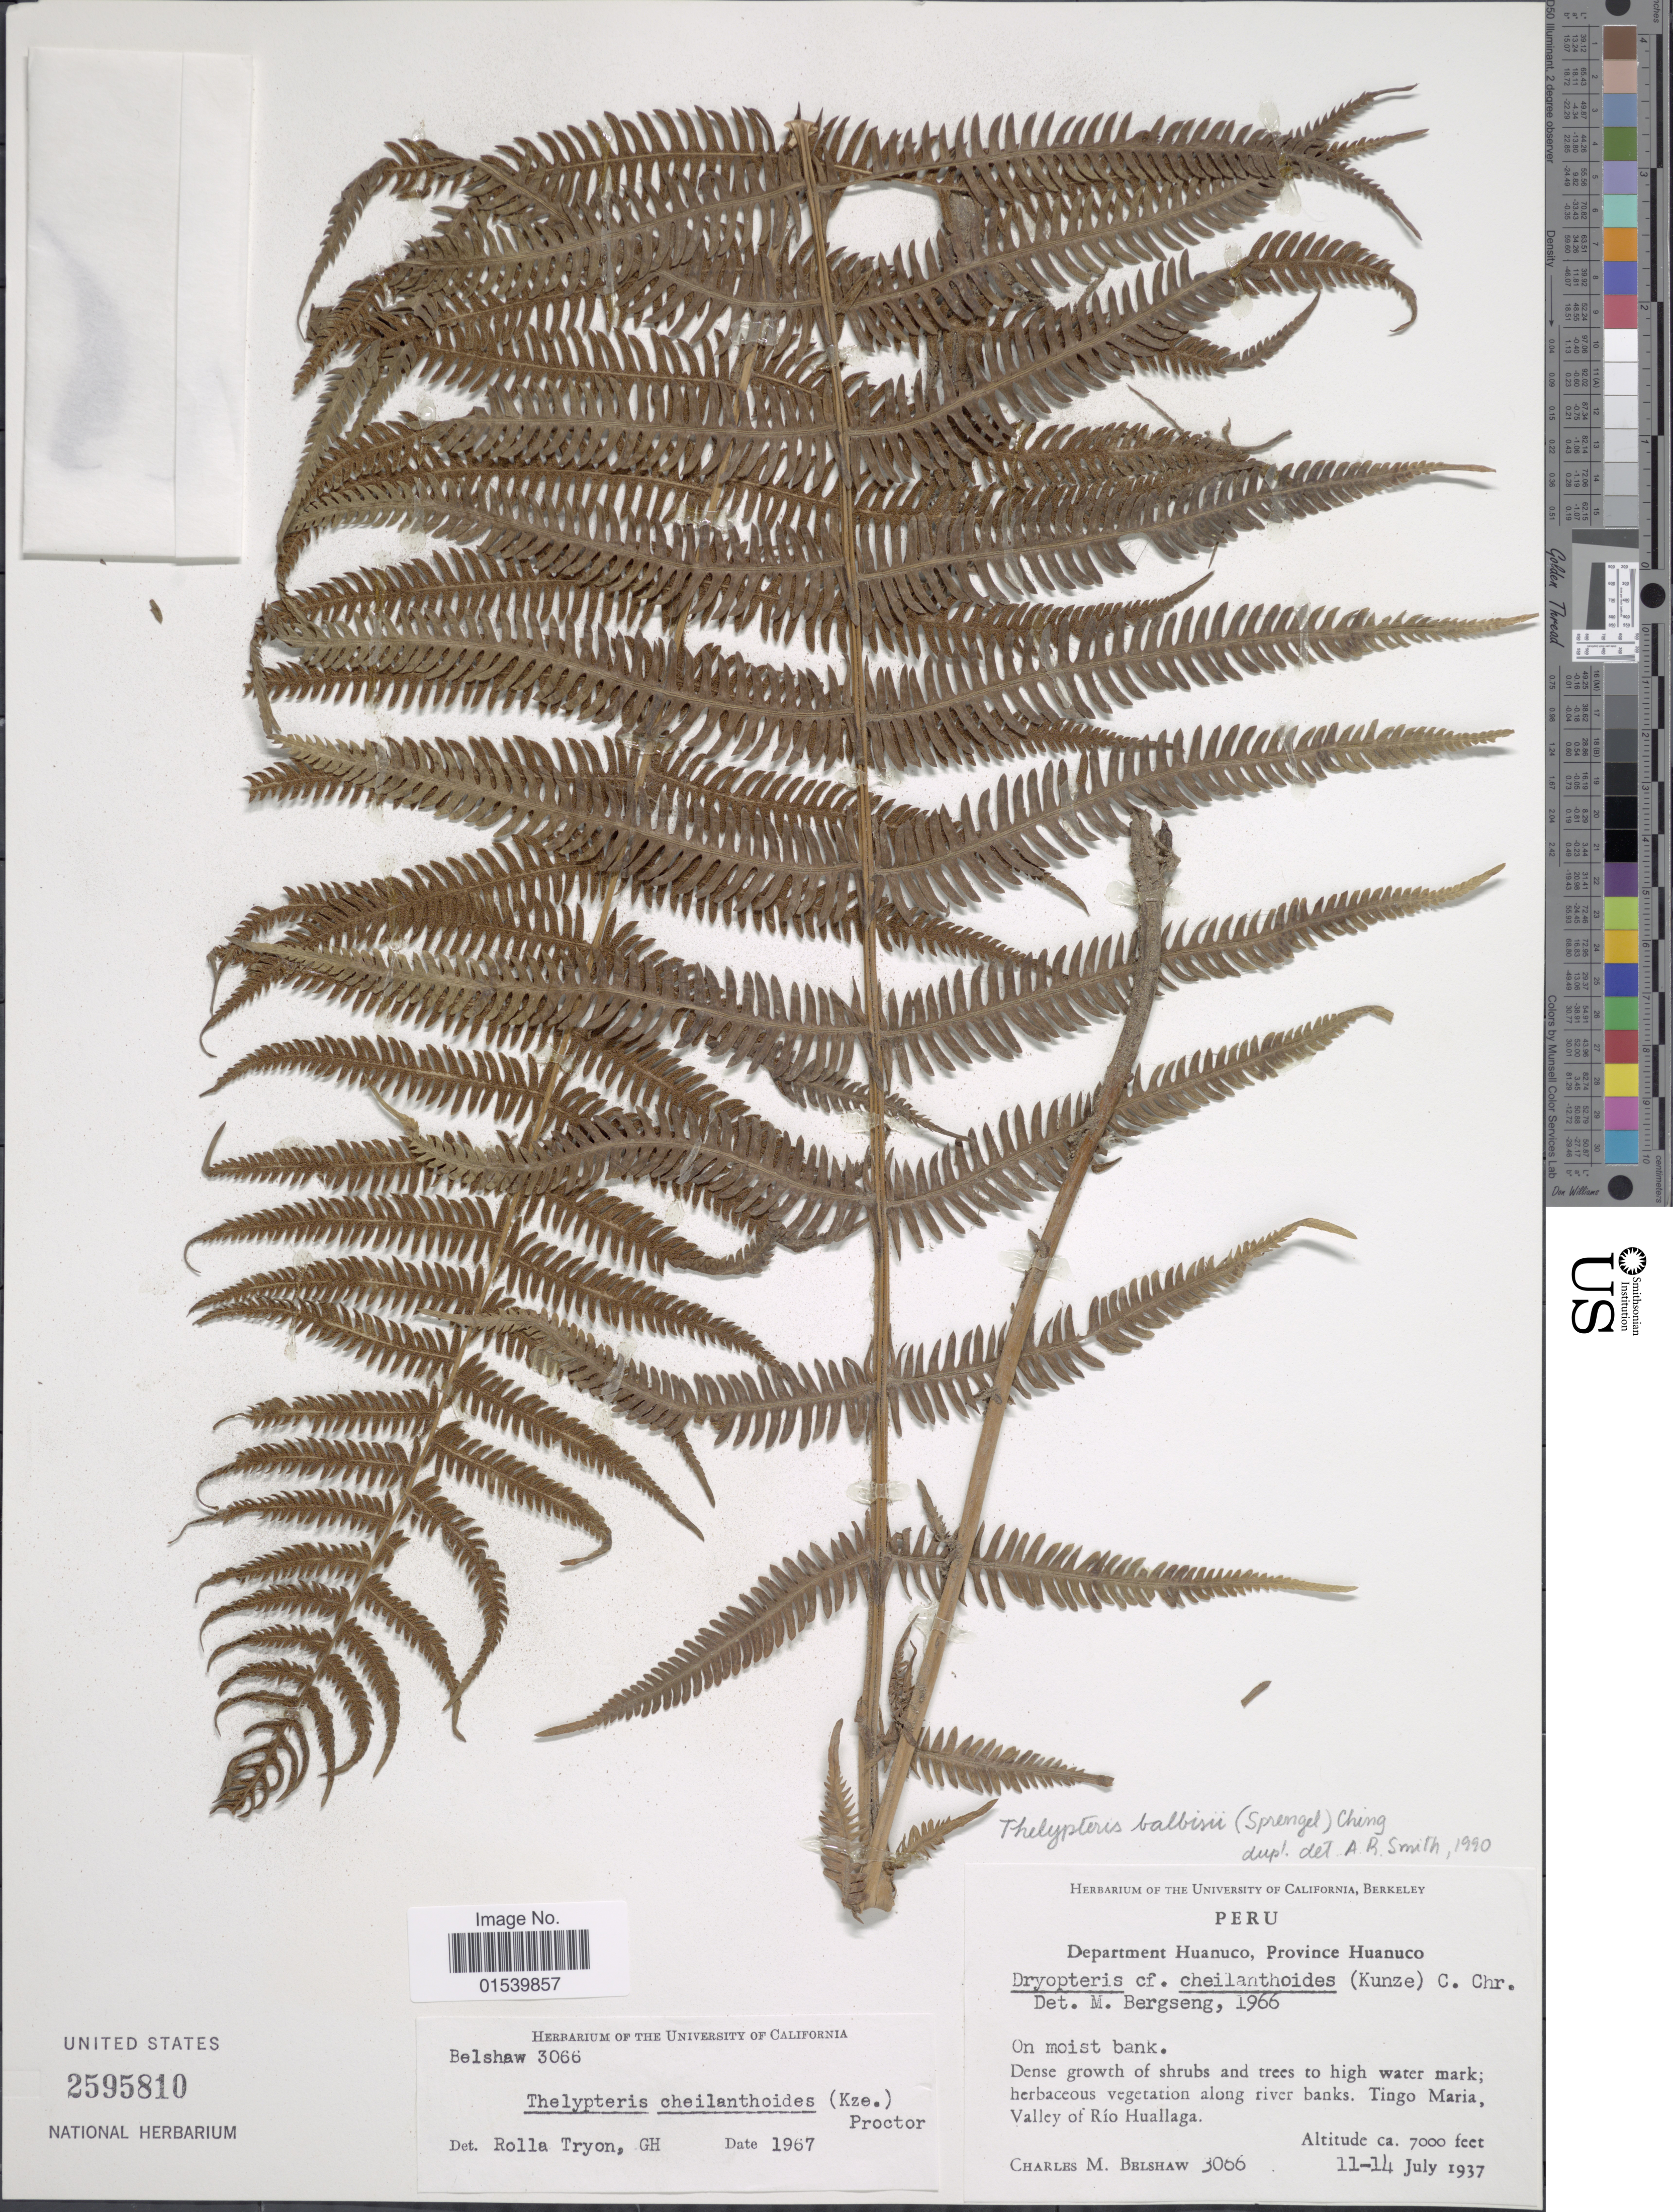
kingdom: Plantae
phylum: Tracheophyta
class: Polypodiopsida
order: Polypodiales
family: Thelypteridaceae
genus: Amauropelta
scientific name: Amauropelta balbisii (Spreng.) comb. nov., ined. 2015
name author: (Spreng.)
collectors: C. Shaw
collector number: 3066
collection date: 1937-07-11/1937-07-14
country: Peru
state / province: Huánuco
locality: Department Huanuco, On moist bank. Dense growth of shrubs and trees to high water mark; herbaceous vegetation along river banks. Tingo Maria, Valley of Río Huallaga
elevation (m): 2134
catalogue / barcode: US 2595810